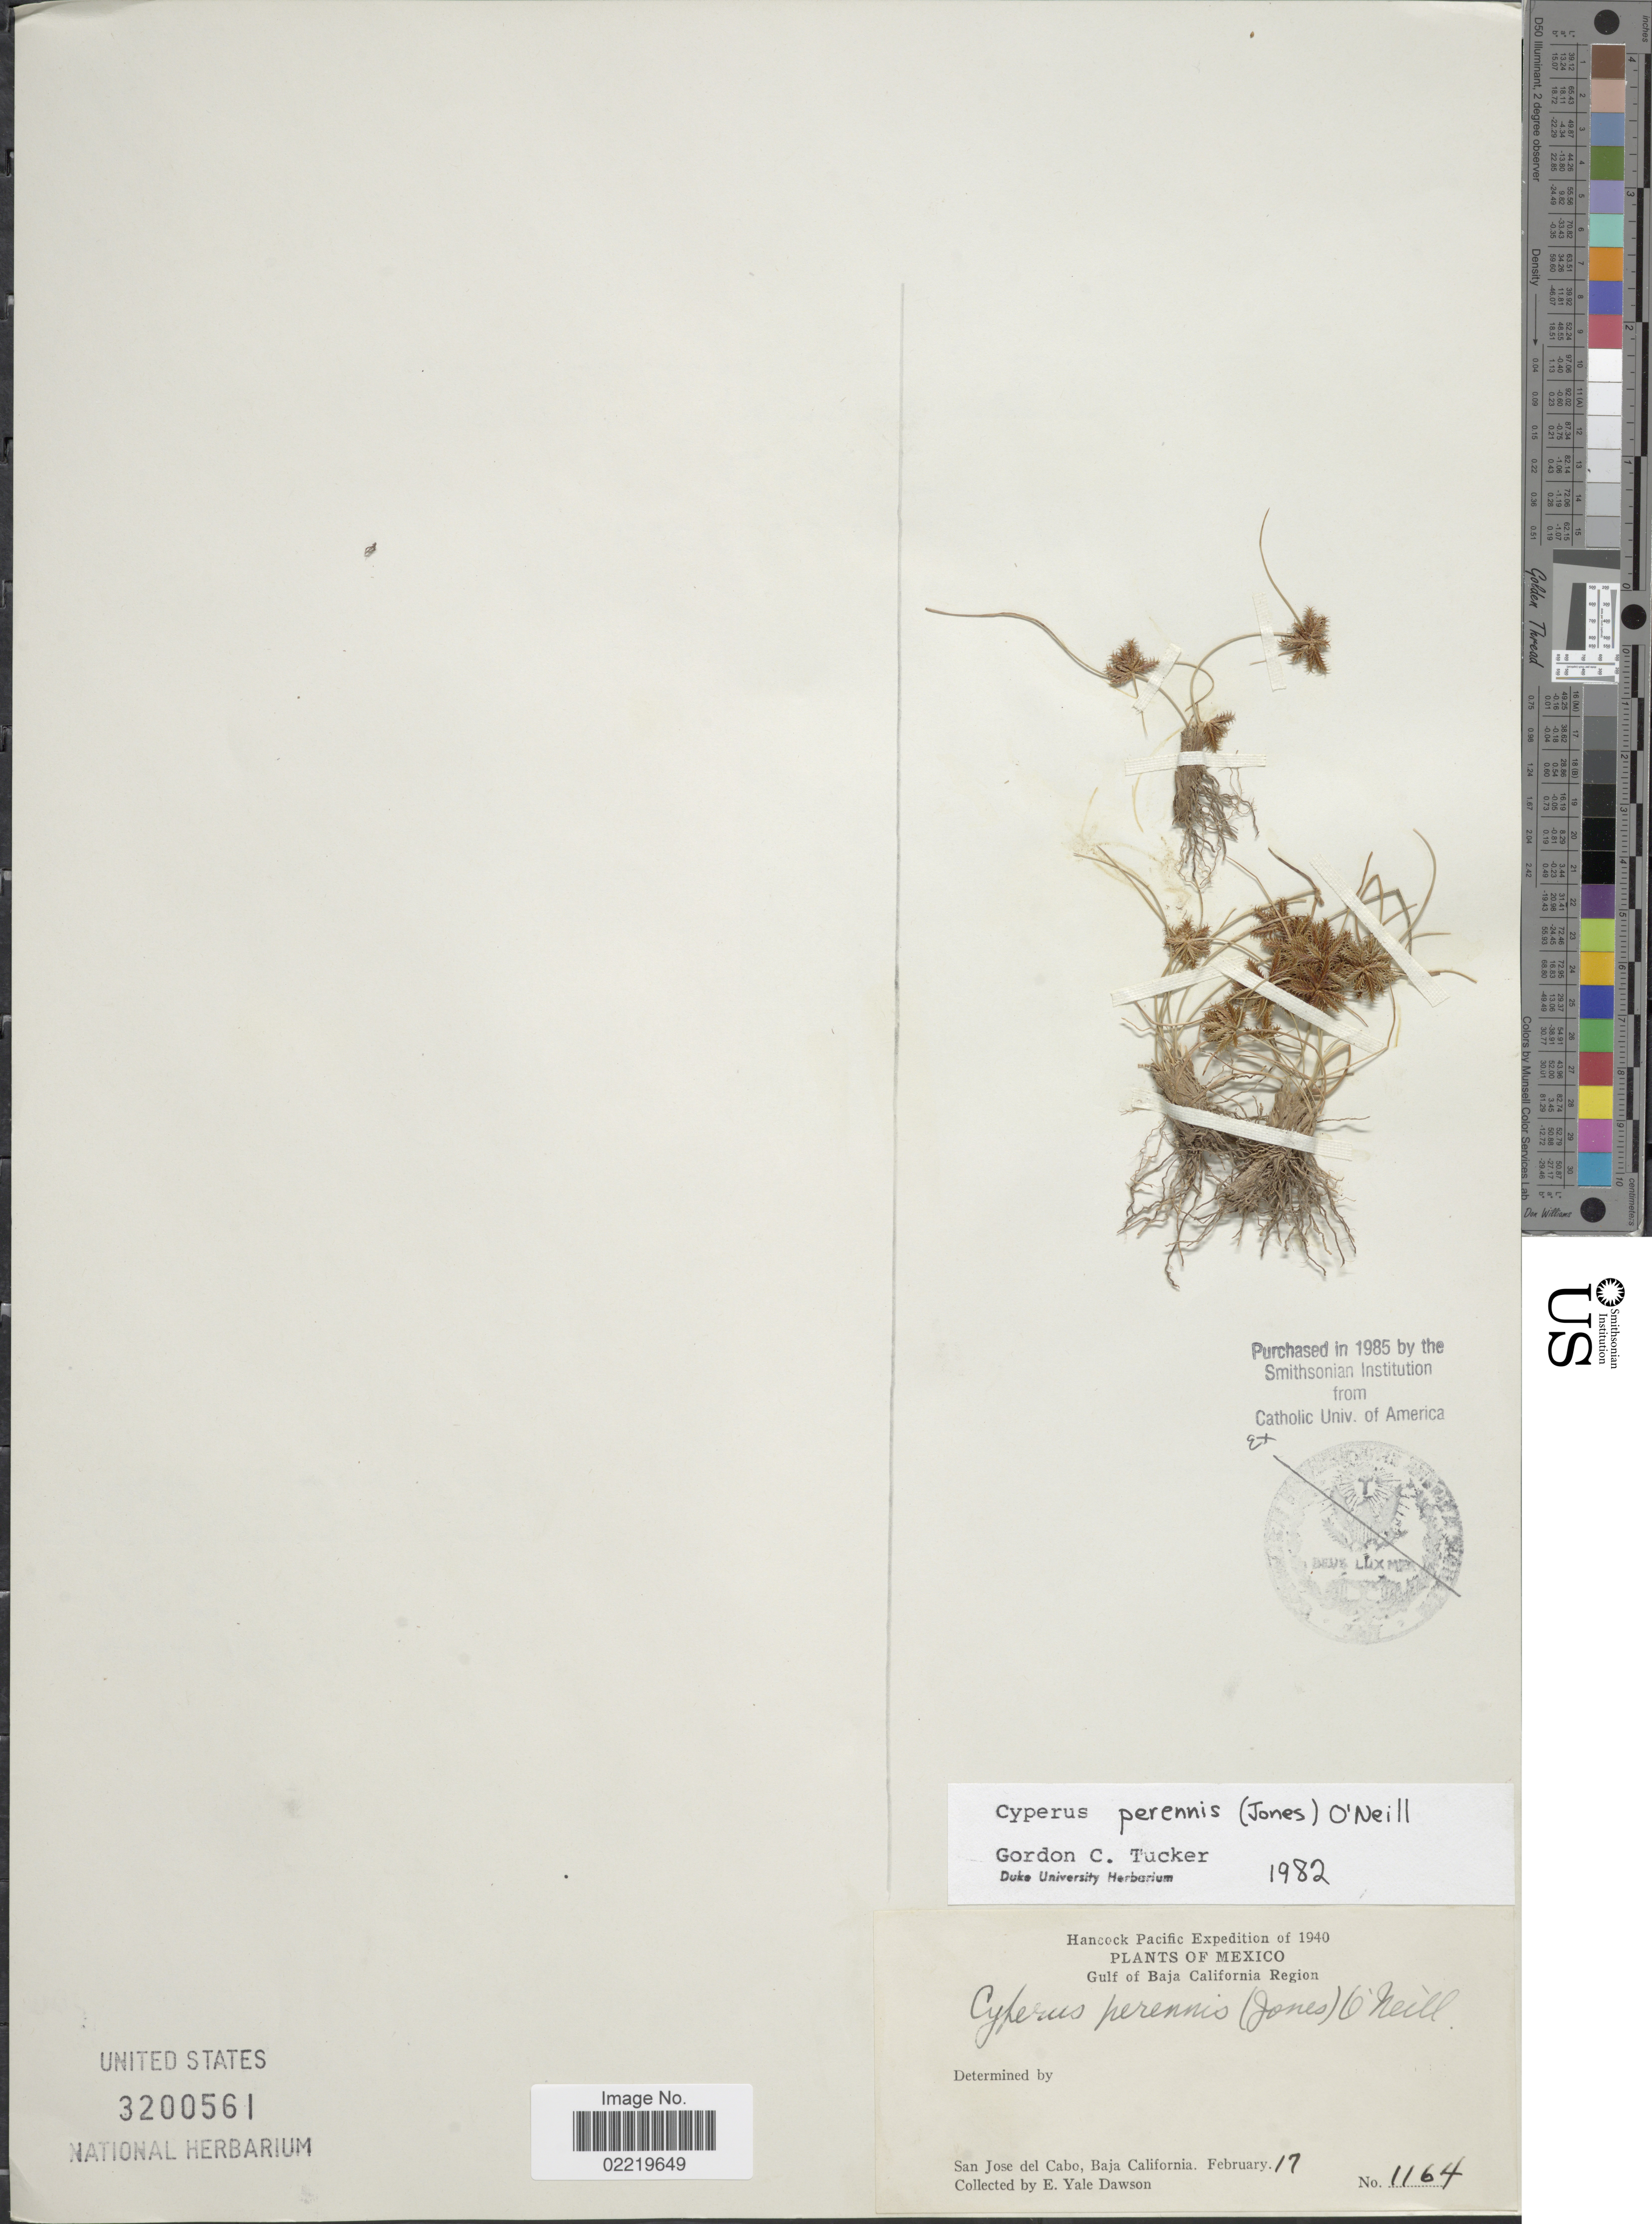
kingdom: Plantae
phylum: Tracheophyta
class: Liliopsida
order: Poales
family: Cyperaceae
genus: Cyperus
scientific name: Cyperus perennis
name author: (M.E. Jones) O'Neill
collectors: N. Yensen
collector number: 1164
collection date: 1940-02-17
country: Mexico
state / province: Baja California Sur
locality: Hancock Pacific, Gulf of Baja California Region, San Jose del Cabo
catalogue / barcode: US 3200561